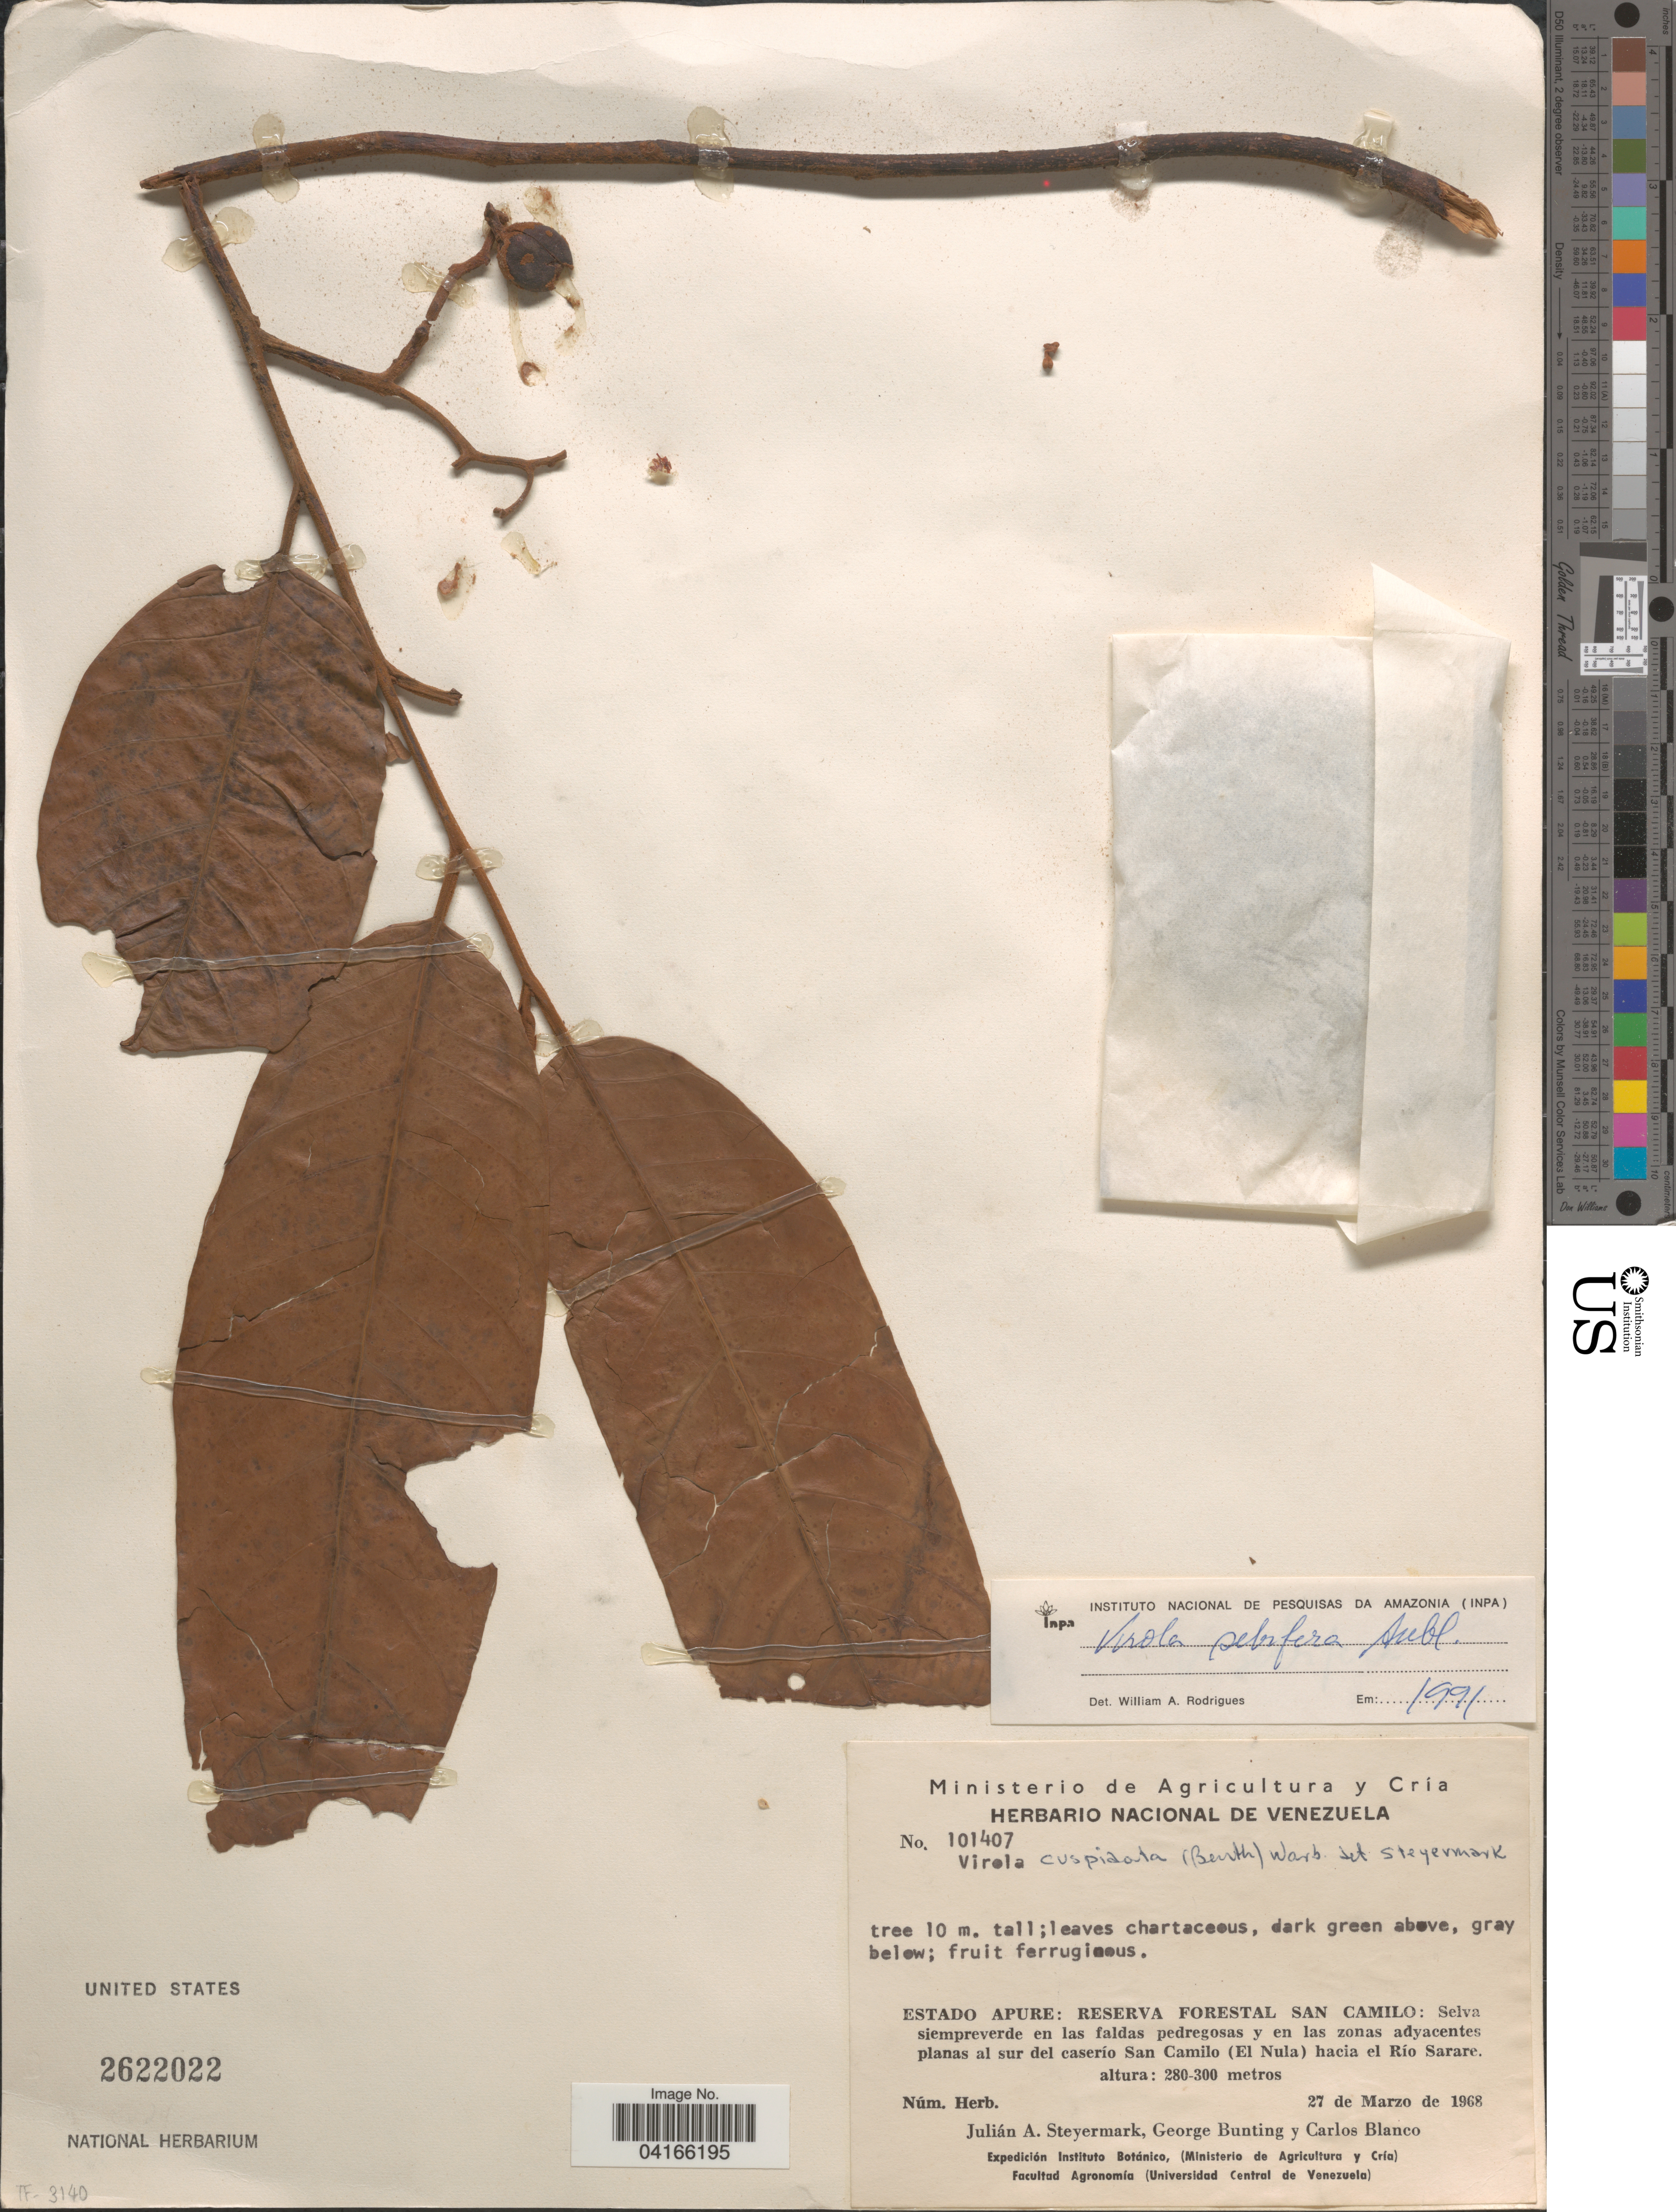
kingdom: Plantae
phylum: Tracheophyta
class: Magnoliopsida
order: Magnoliales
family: Myristicaceae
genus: Virola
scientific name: Virola sebifera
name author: Aubl.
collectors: J. Steyermark, G. S. Bunting & C. Blanco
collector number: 101407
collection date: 1968-03-27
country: Venezuela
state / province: Apure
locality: Reserva Forestal San Camilo: Selva siempreverde en las faldas pedregosas y en las zonas adyacentes planas al sur del caserío San Camilo (El Nula) hacia el Río Sarare.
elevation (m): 280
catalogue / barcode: US 2622022